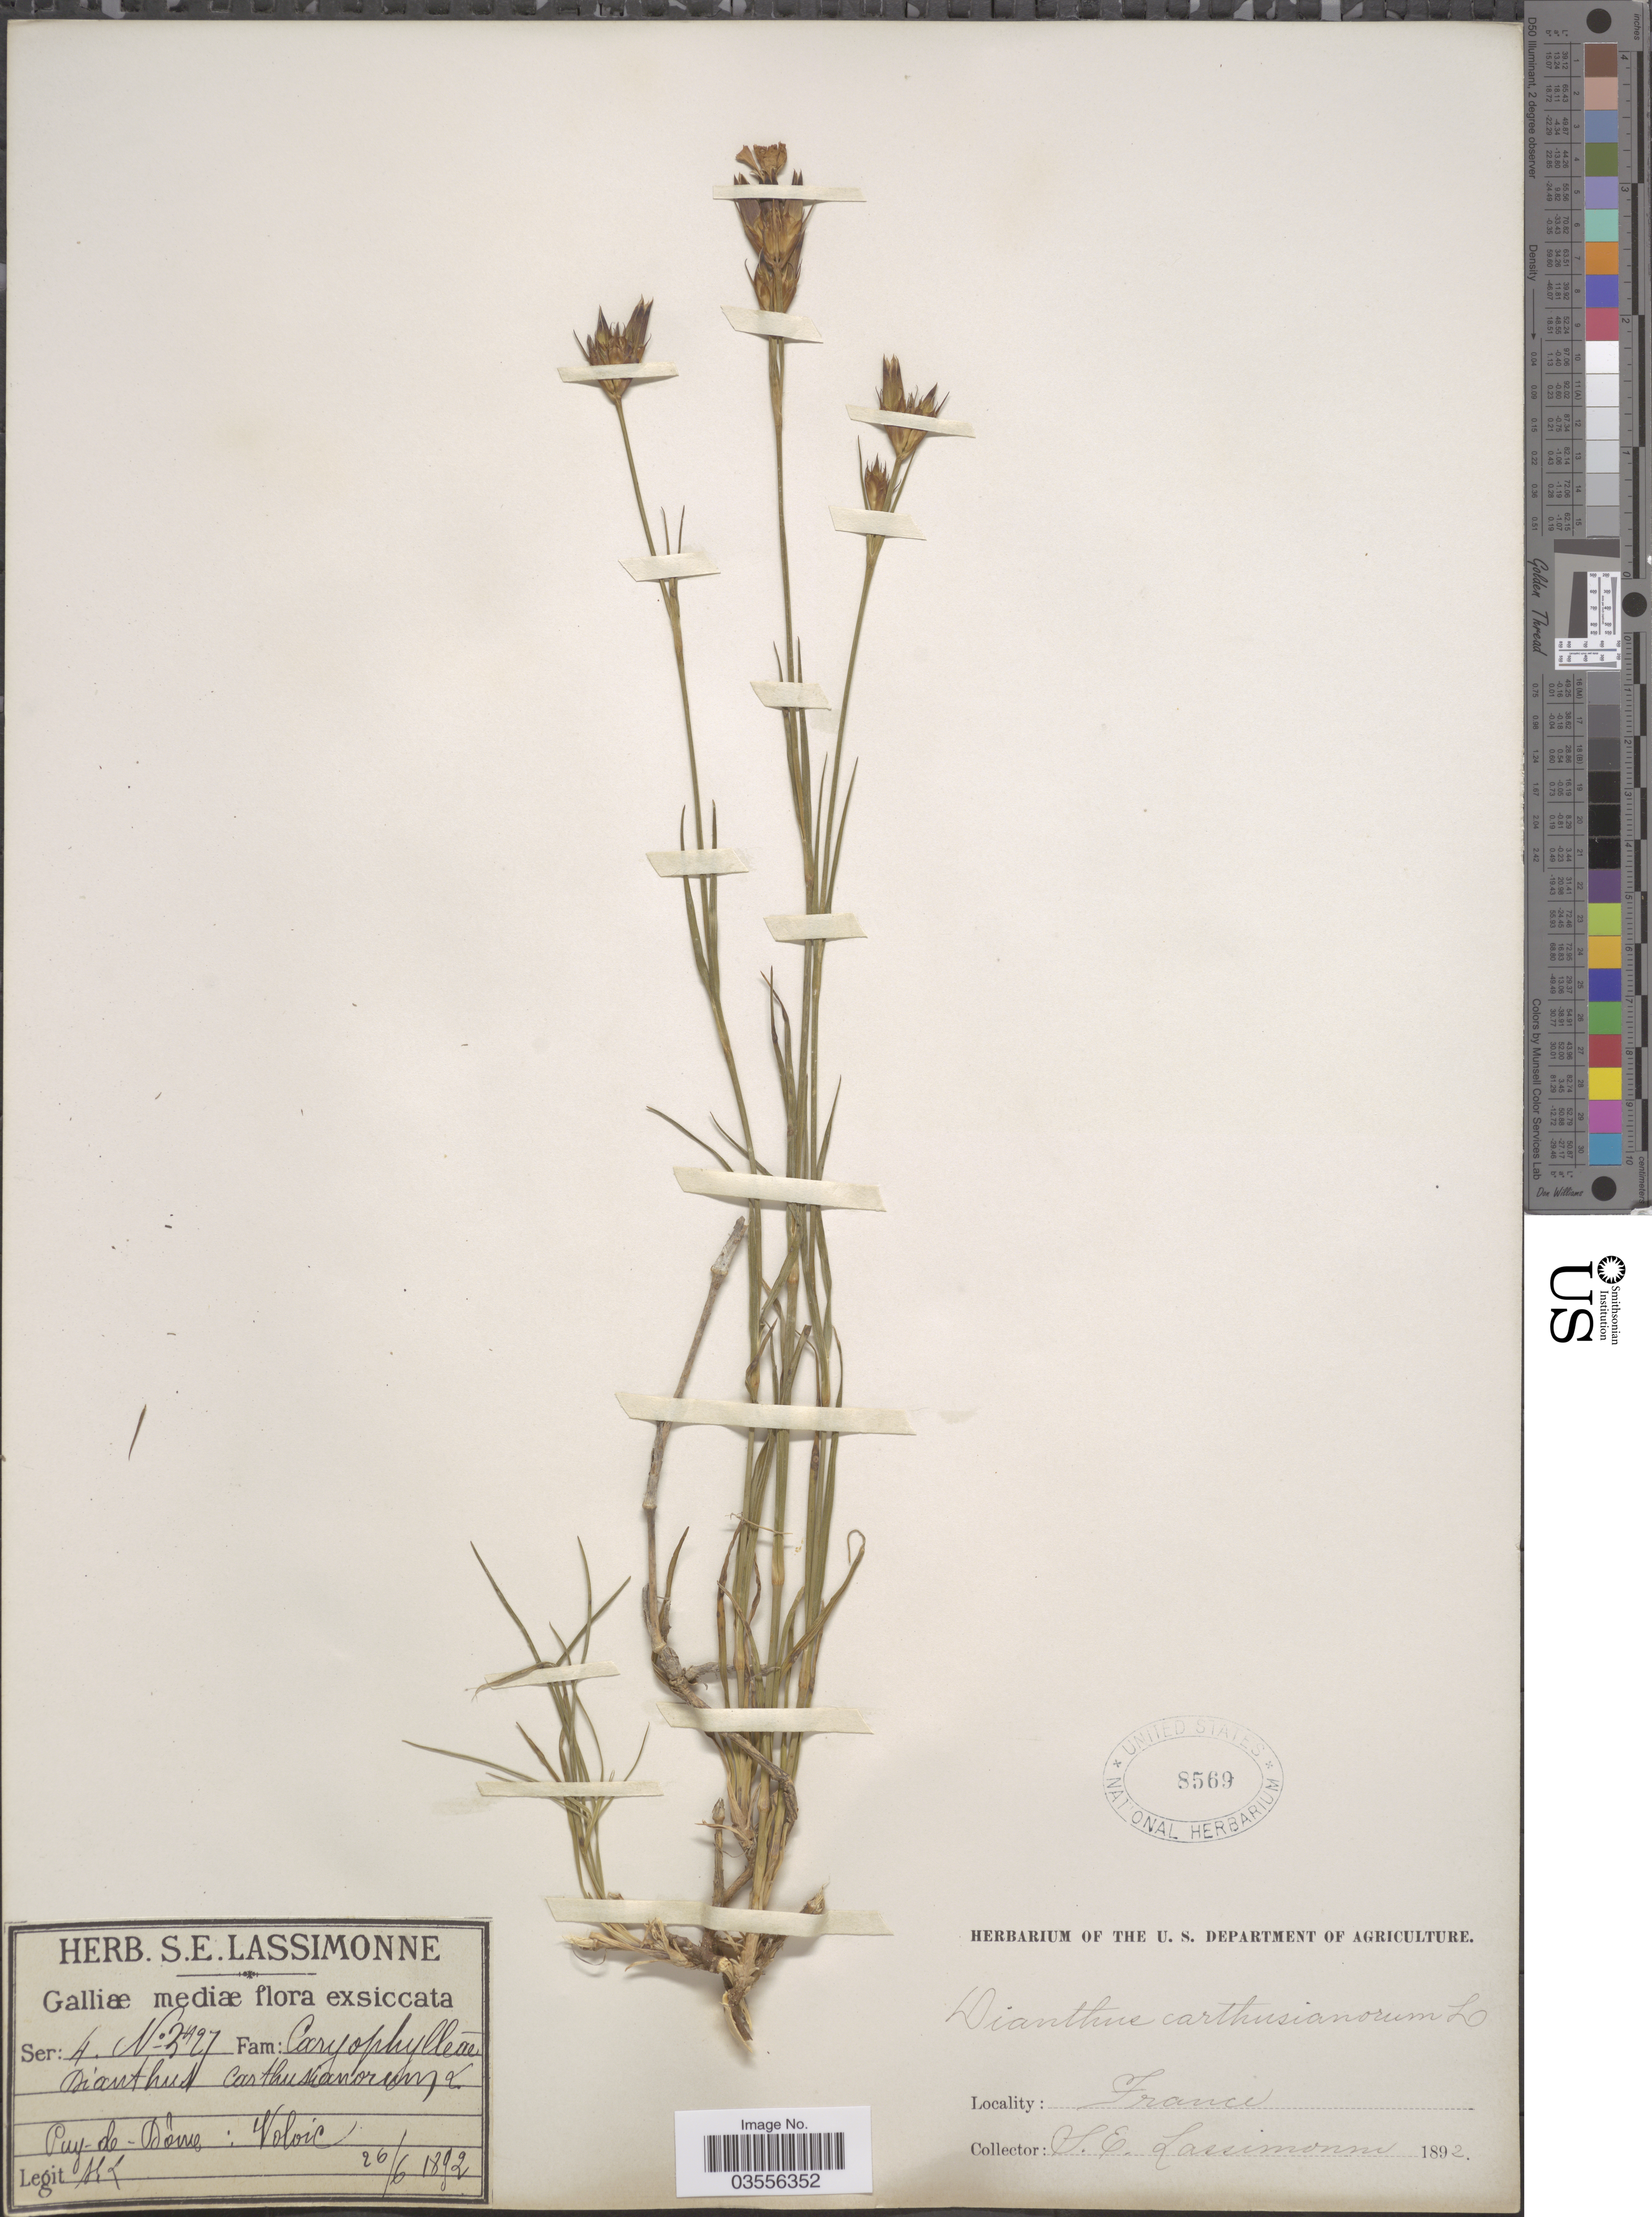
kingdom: Plantae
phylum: Tracheophyta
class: Magnoliopsida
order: Caryophyllales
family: Caryophyllaceae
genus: Dianthus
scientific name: Dianthus carthusianorum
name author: L.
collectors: S. Lassimonne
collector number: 3427*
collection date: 1892-06-26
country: France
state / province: Auvergne-Rhône-Alpes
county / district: Puy-de-Dôme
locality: Galliæ mediæ. Puy-de-Dóme: Voloic.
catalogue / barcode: US 8569